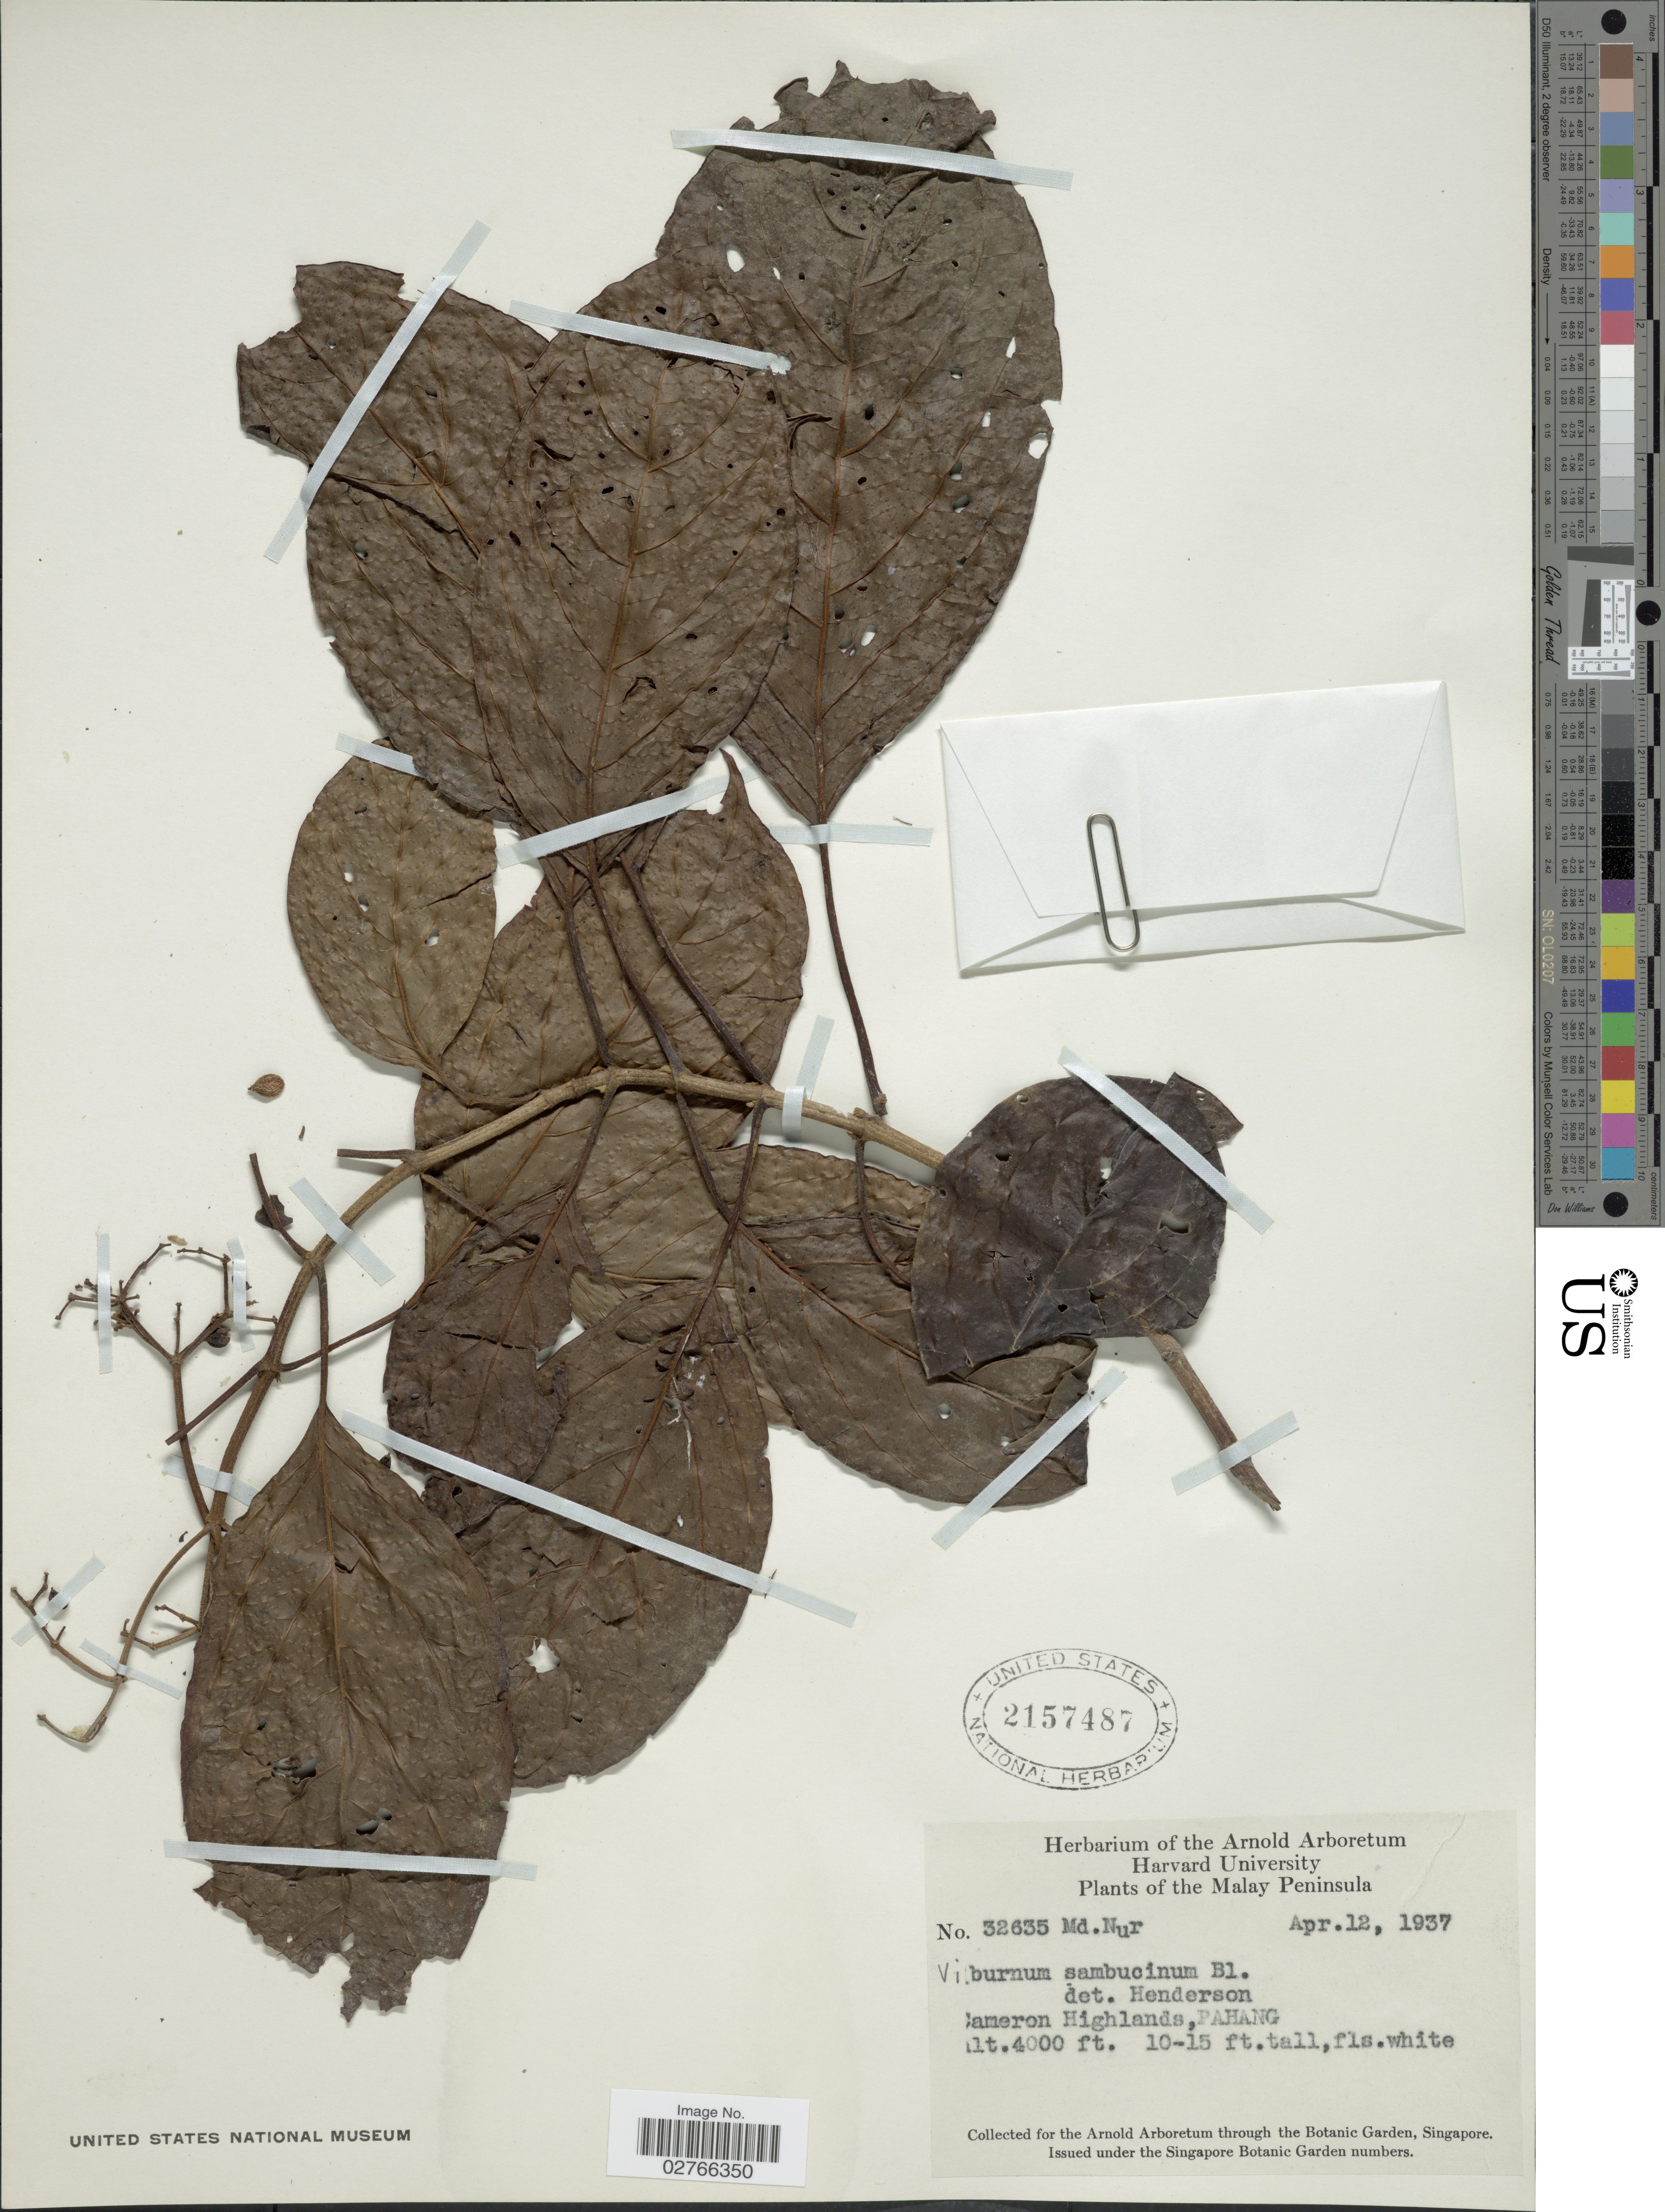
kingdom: Plantae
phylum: Tracheophyta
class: Magnoliopsida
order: Dipsacales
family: Viburnaceae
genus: Viburnum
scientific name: Viburnum sambucinum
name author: Reinw. ex Blume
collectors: M. Nur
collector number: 32635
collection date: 1937-04-12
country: Malaysia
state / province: Pahang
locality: Malay Peninsula, Cameron Highlands, Pahang.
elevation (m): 1219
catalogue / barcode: US 2157487